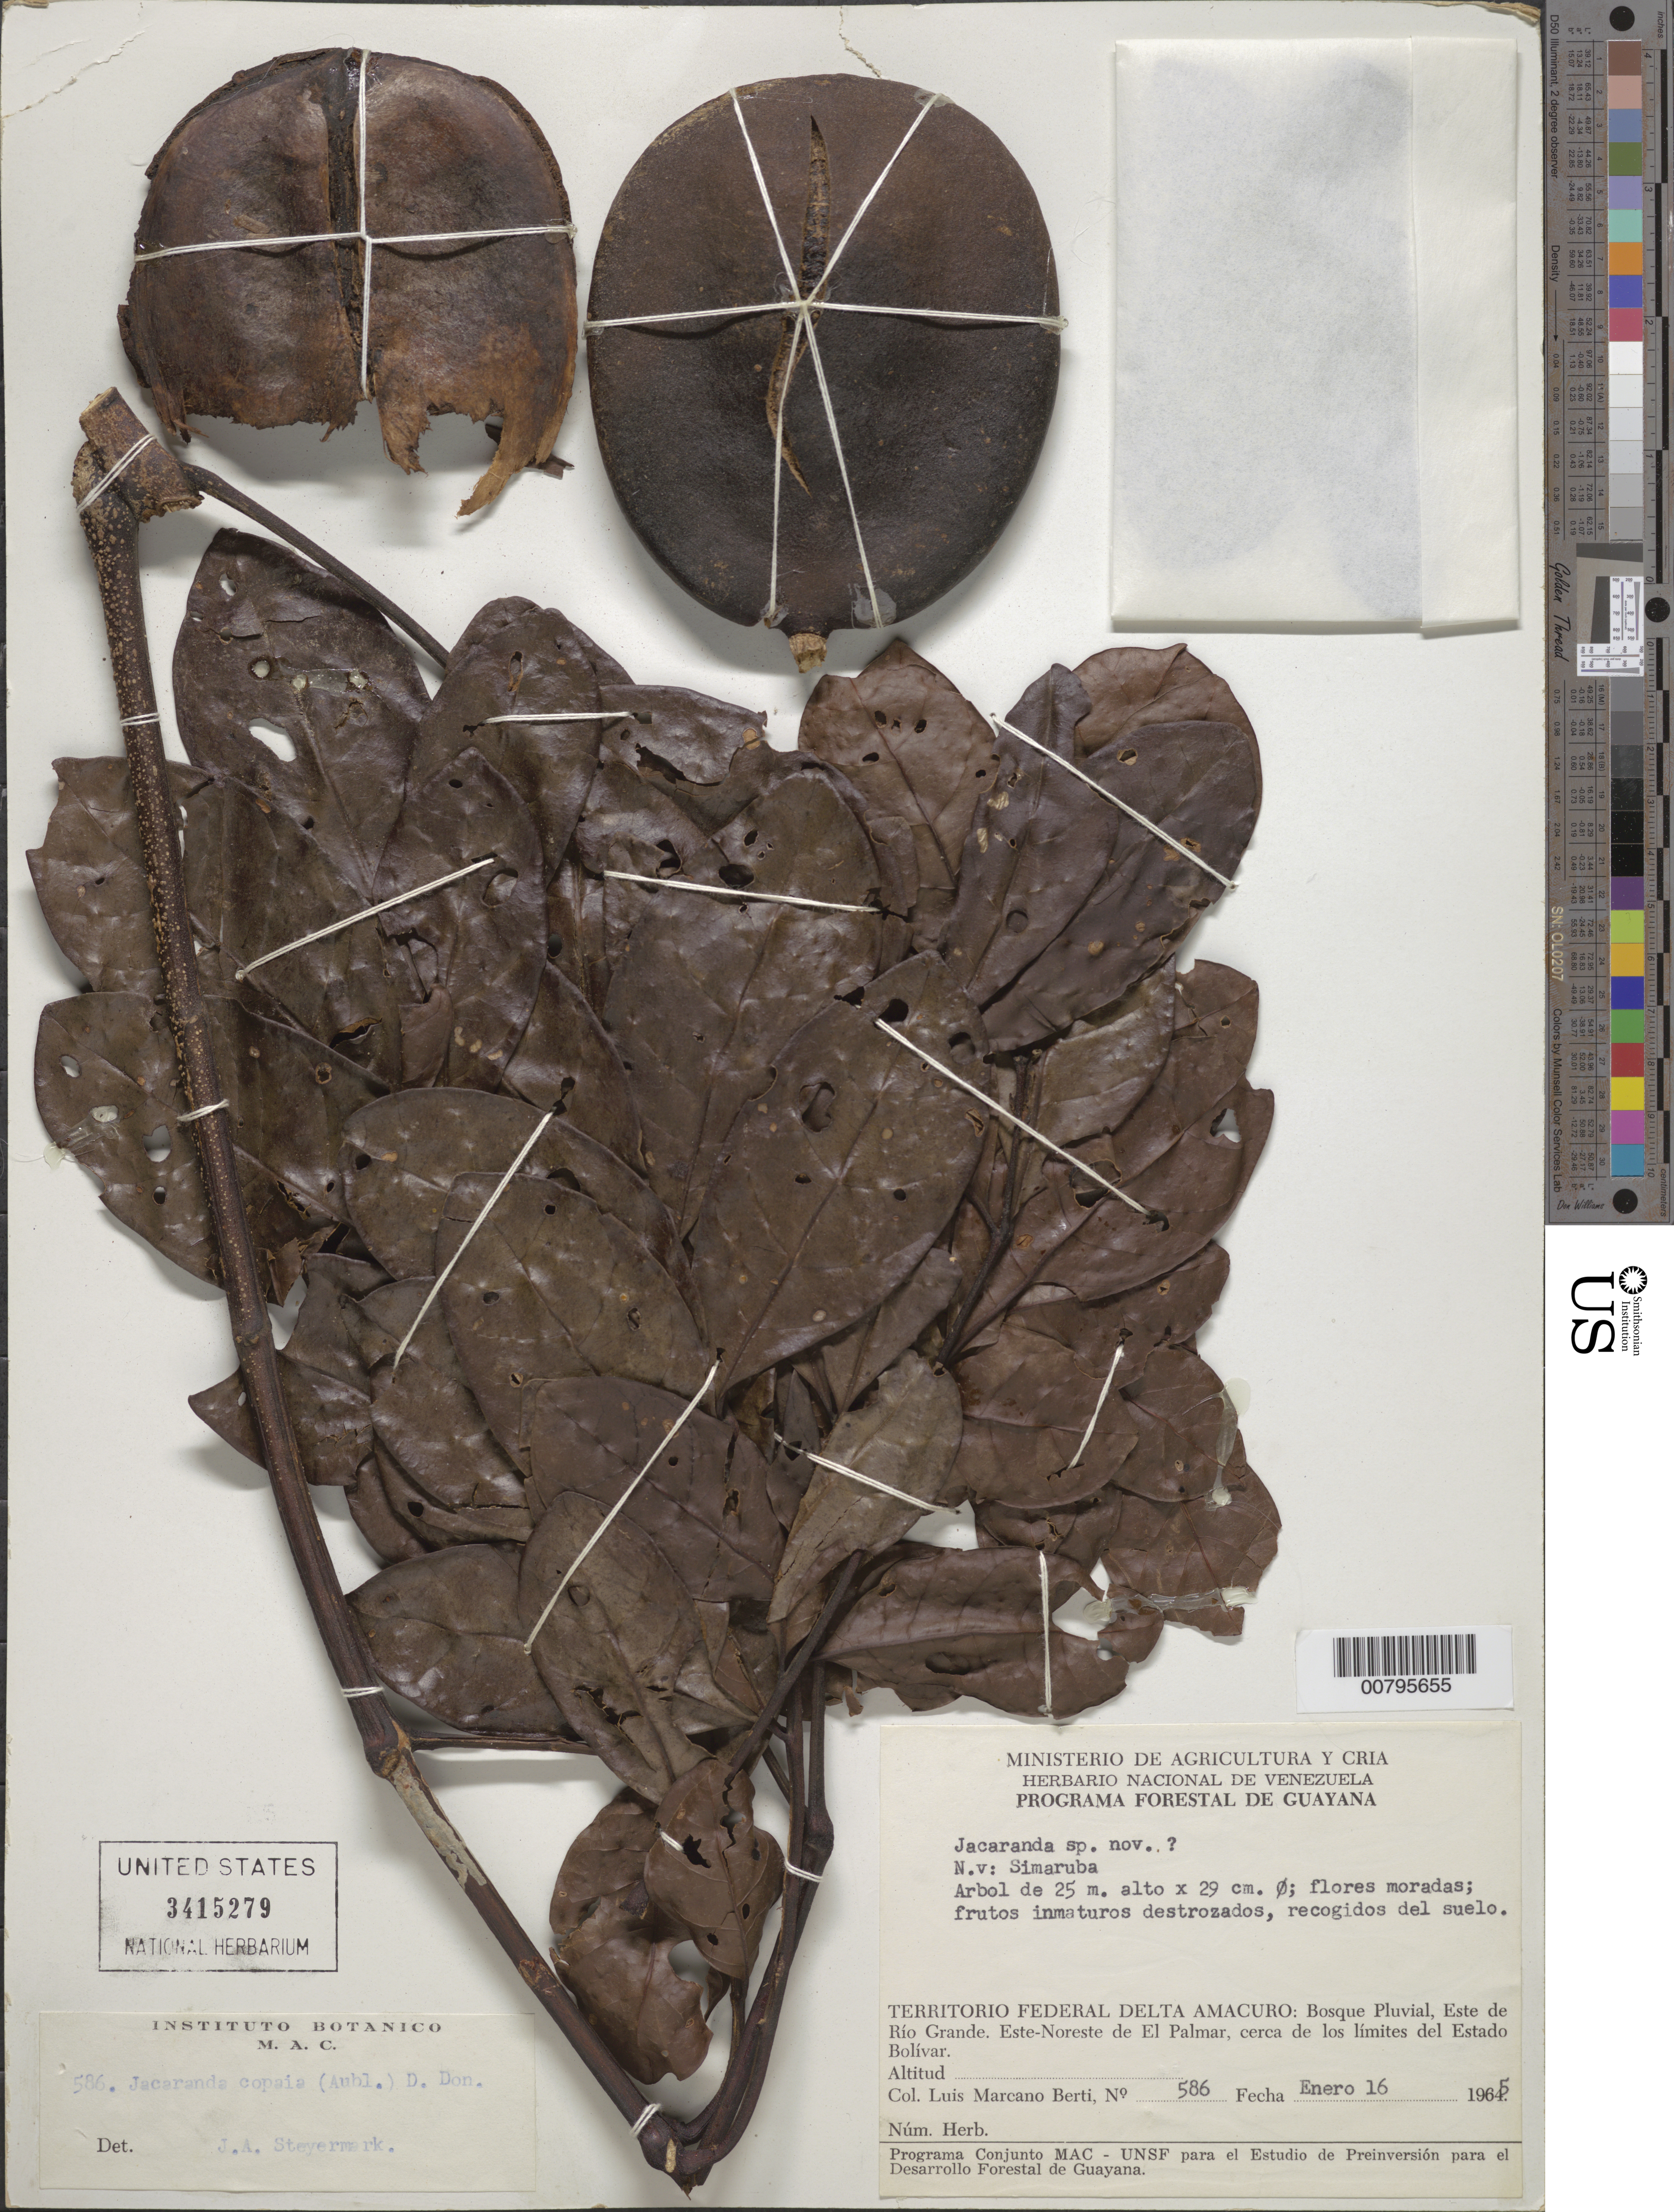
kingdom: Plantae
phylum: Tracheophyta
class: Magnoliopsida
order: Lamiales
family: Bignoniaceae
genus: Jacaranda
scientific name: Jacaranda copaia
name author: (Aubl.) D. Don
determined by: Steyermark, Julian A., (VEN)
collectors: L. Marcano-Berti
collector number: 586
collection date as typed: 16-Jan-65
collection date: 1965-01-16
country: Venezuela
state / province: Delta Amacuro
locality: Este de Río Grande, ENE de El Palmar, cerca de los limites del Estado Bolívar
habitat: Bosque pluvial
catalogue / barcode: US 3415279